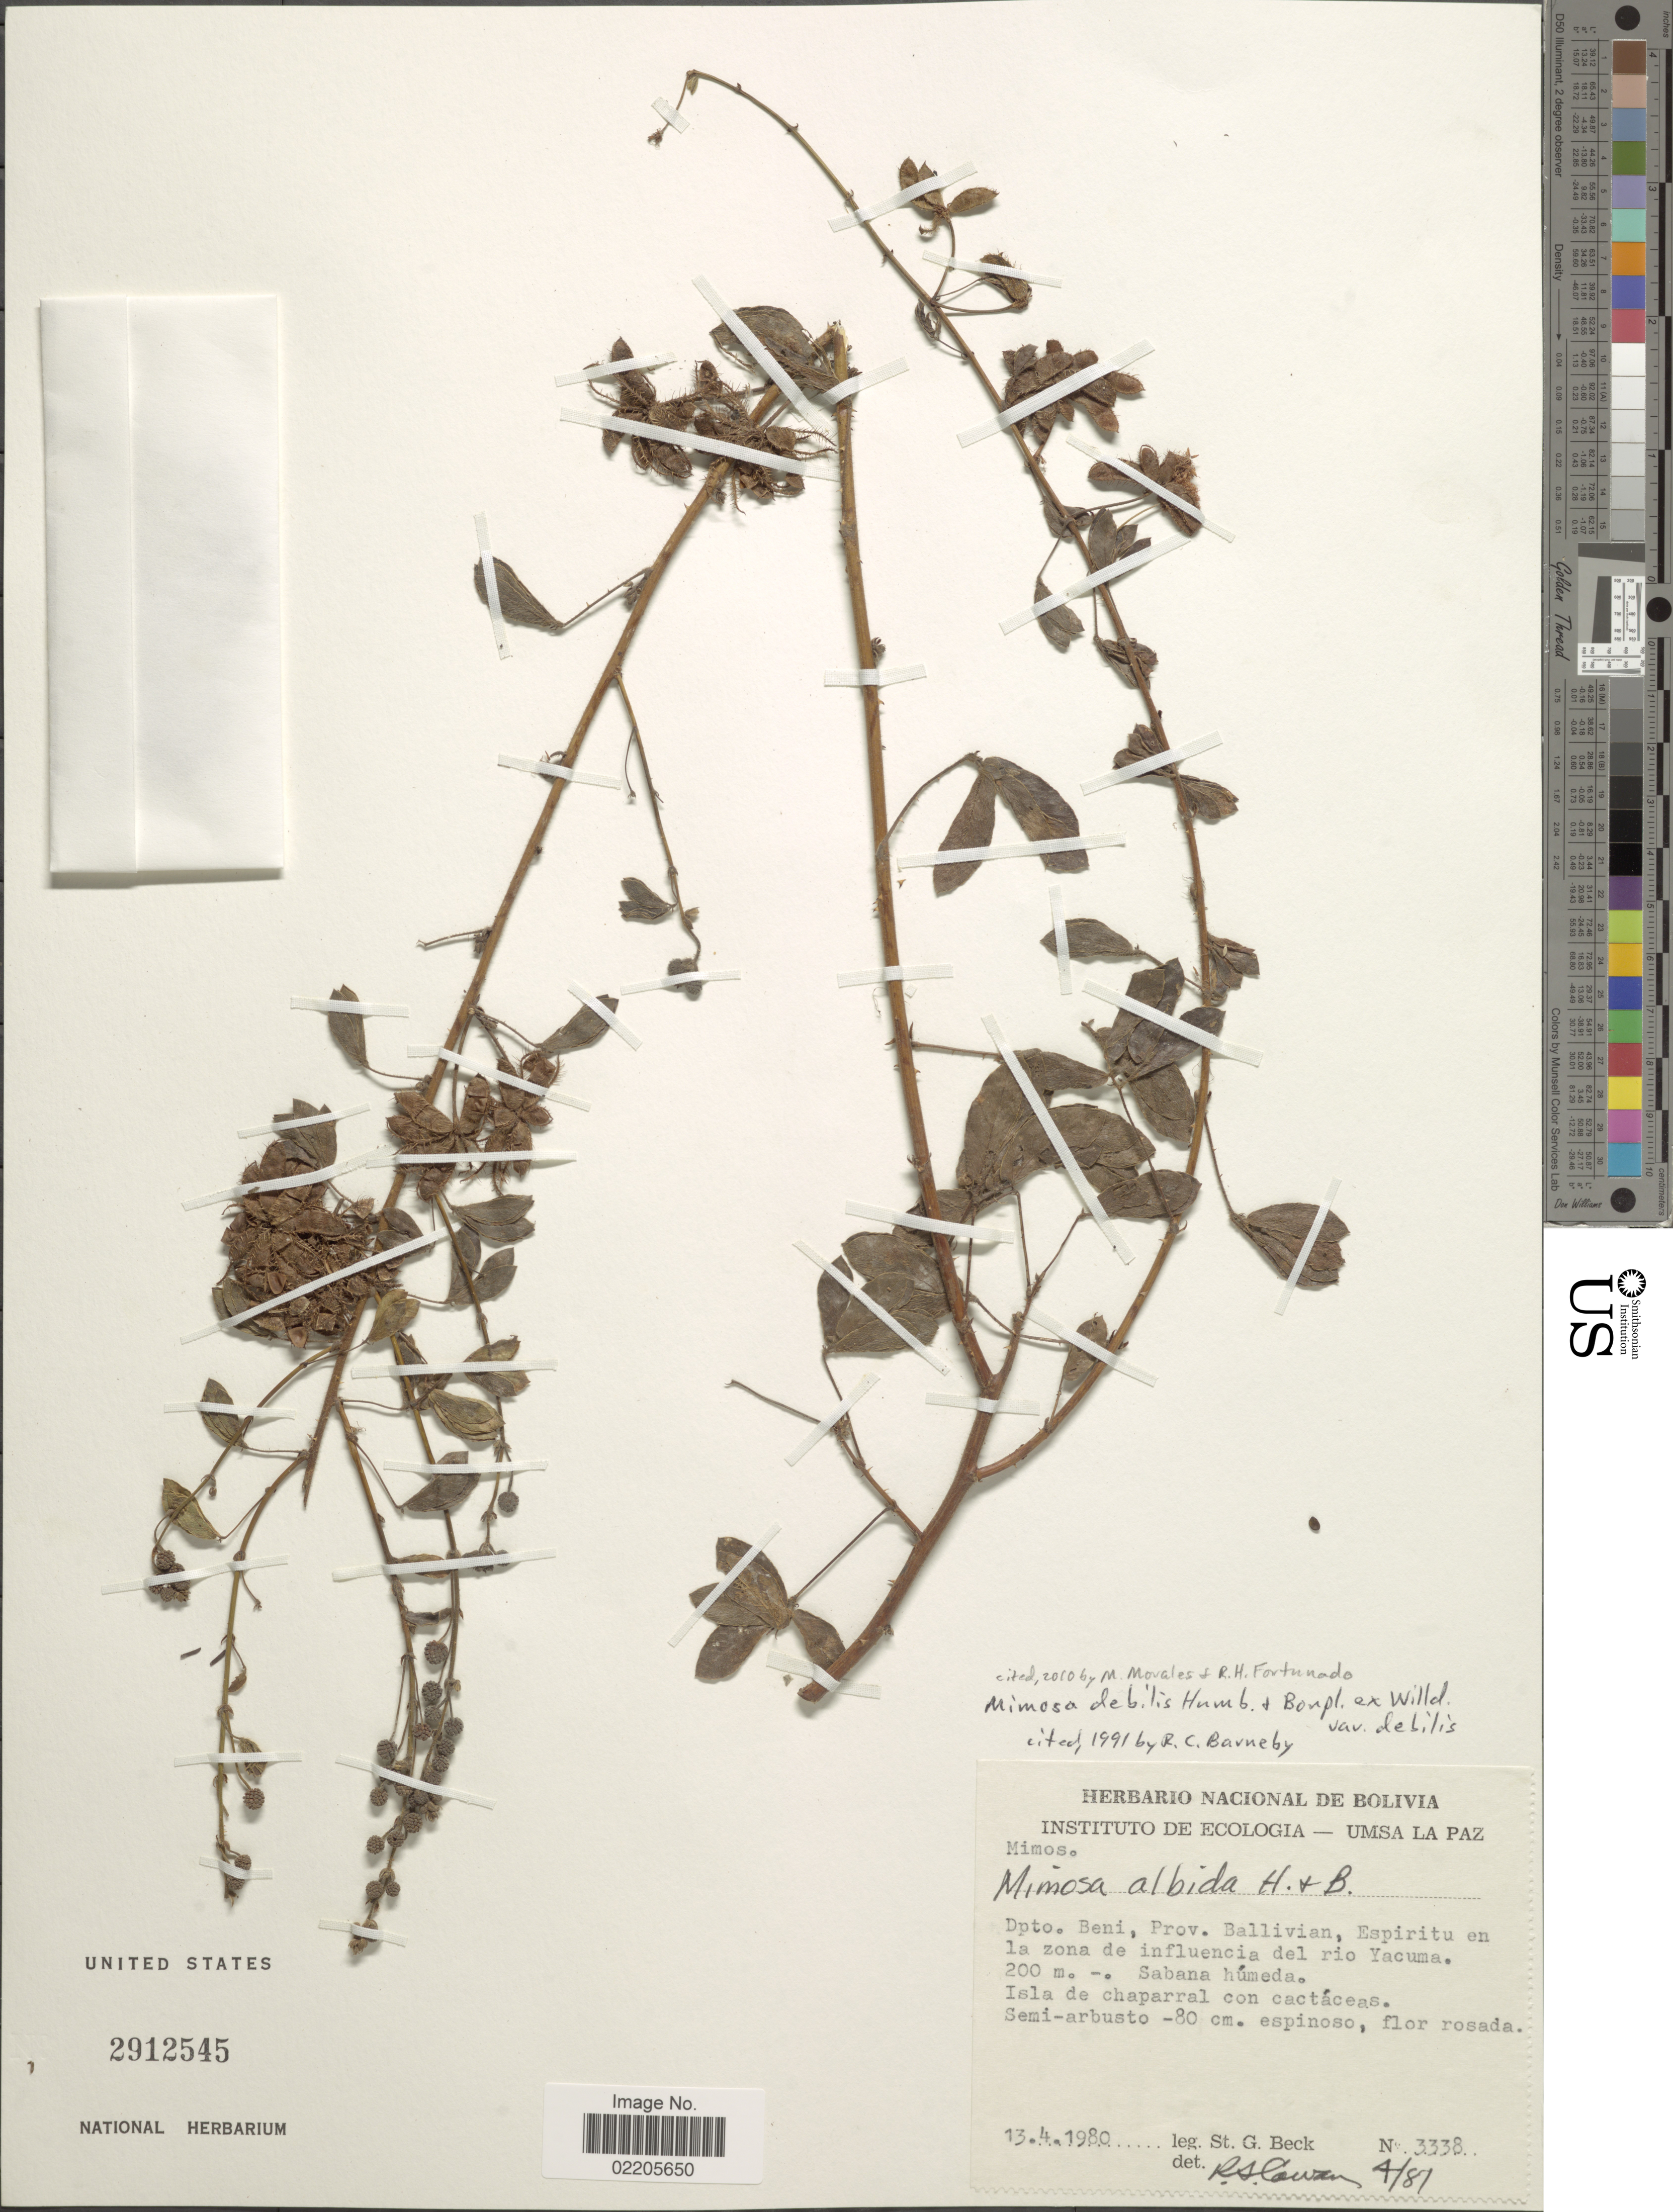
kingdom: Plantae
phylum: Tracheophyta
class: Magnoliopsida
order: Fabales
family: Fabaceae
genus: Mimosa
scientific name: Mimosa debilis var. debilis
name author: Humb. & Bonpl. ex Willd.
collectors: S. G. Beck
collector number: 3338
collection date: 1980-04-13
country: Bolivia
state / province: Beni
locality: Dpto. Beni, Prov. Ballivian, Espiritu en la zona de influencia del rio Yacuma.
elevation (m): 200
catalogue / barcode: US 2912545